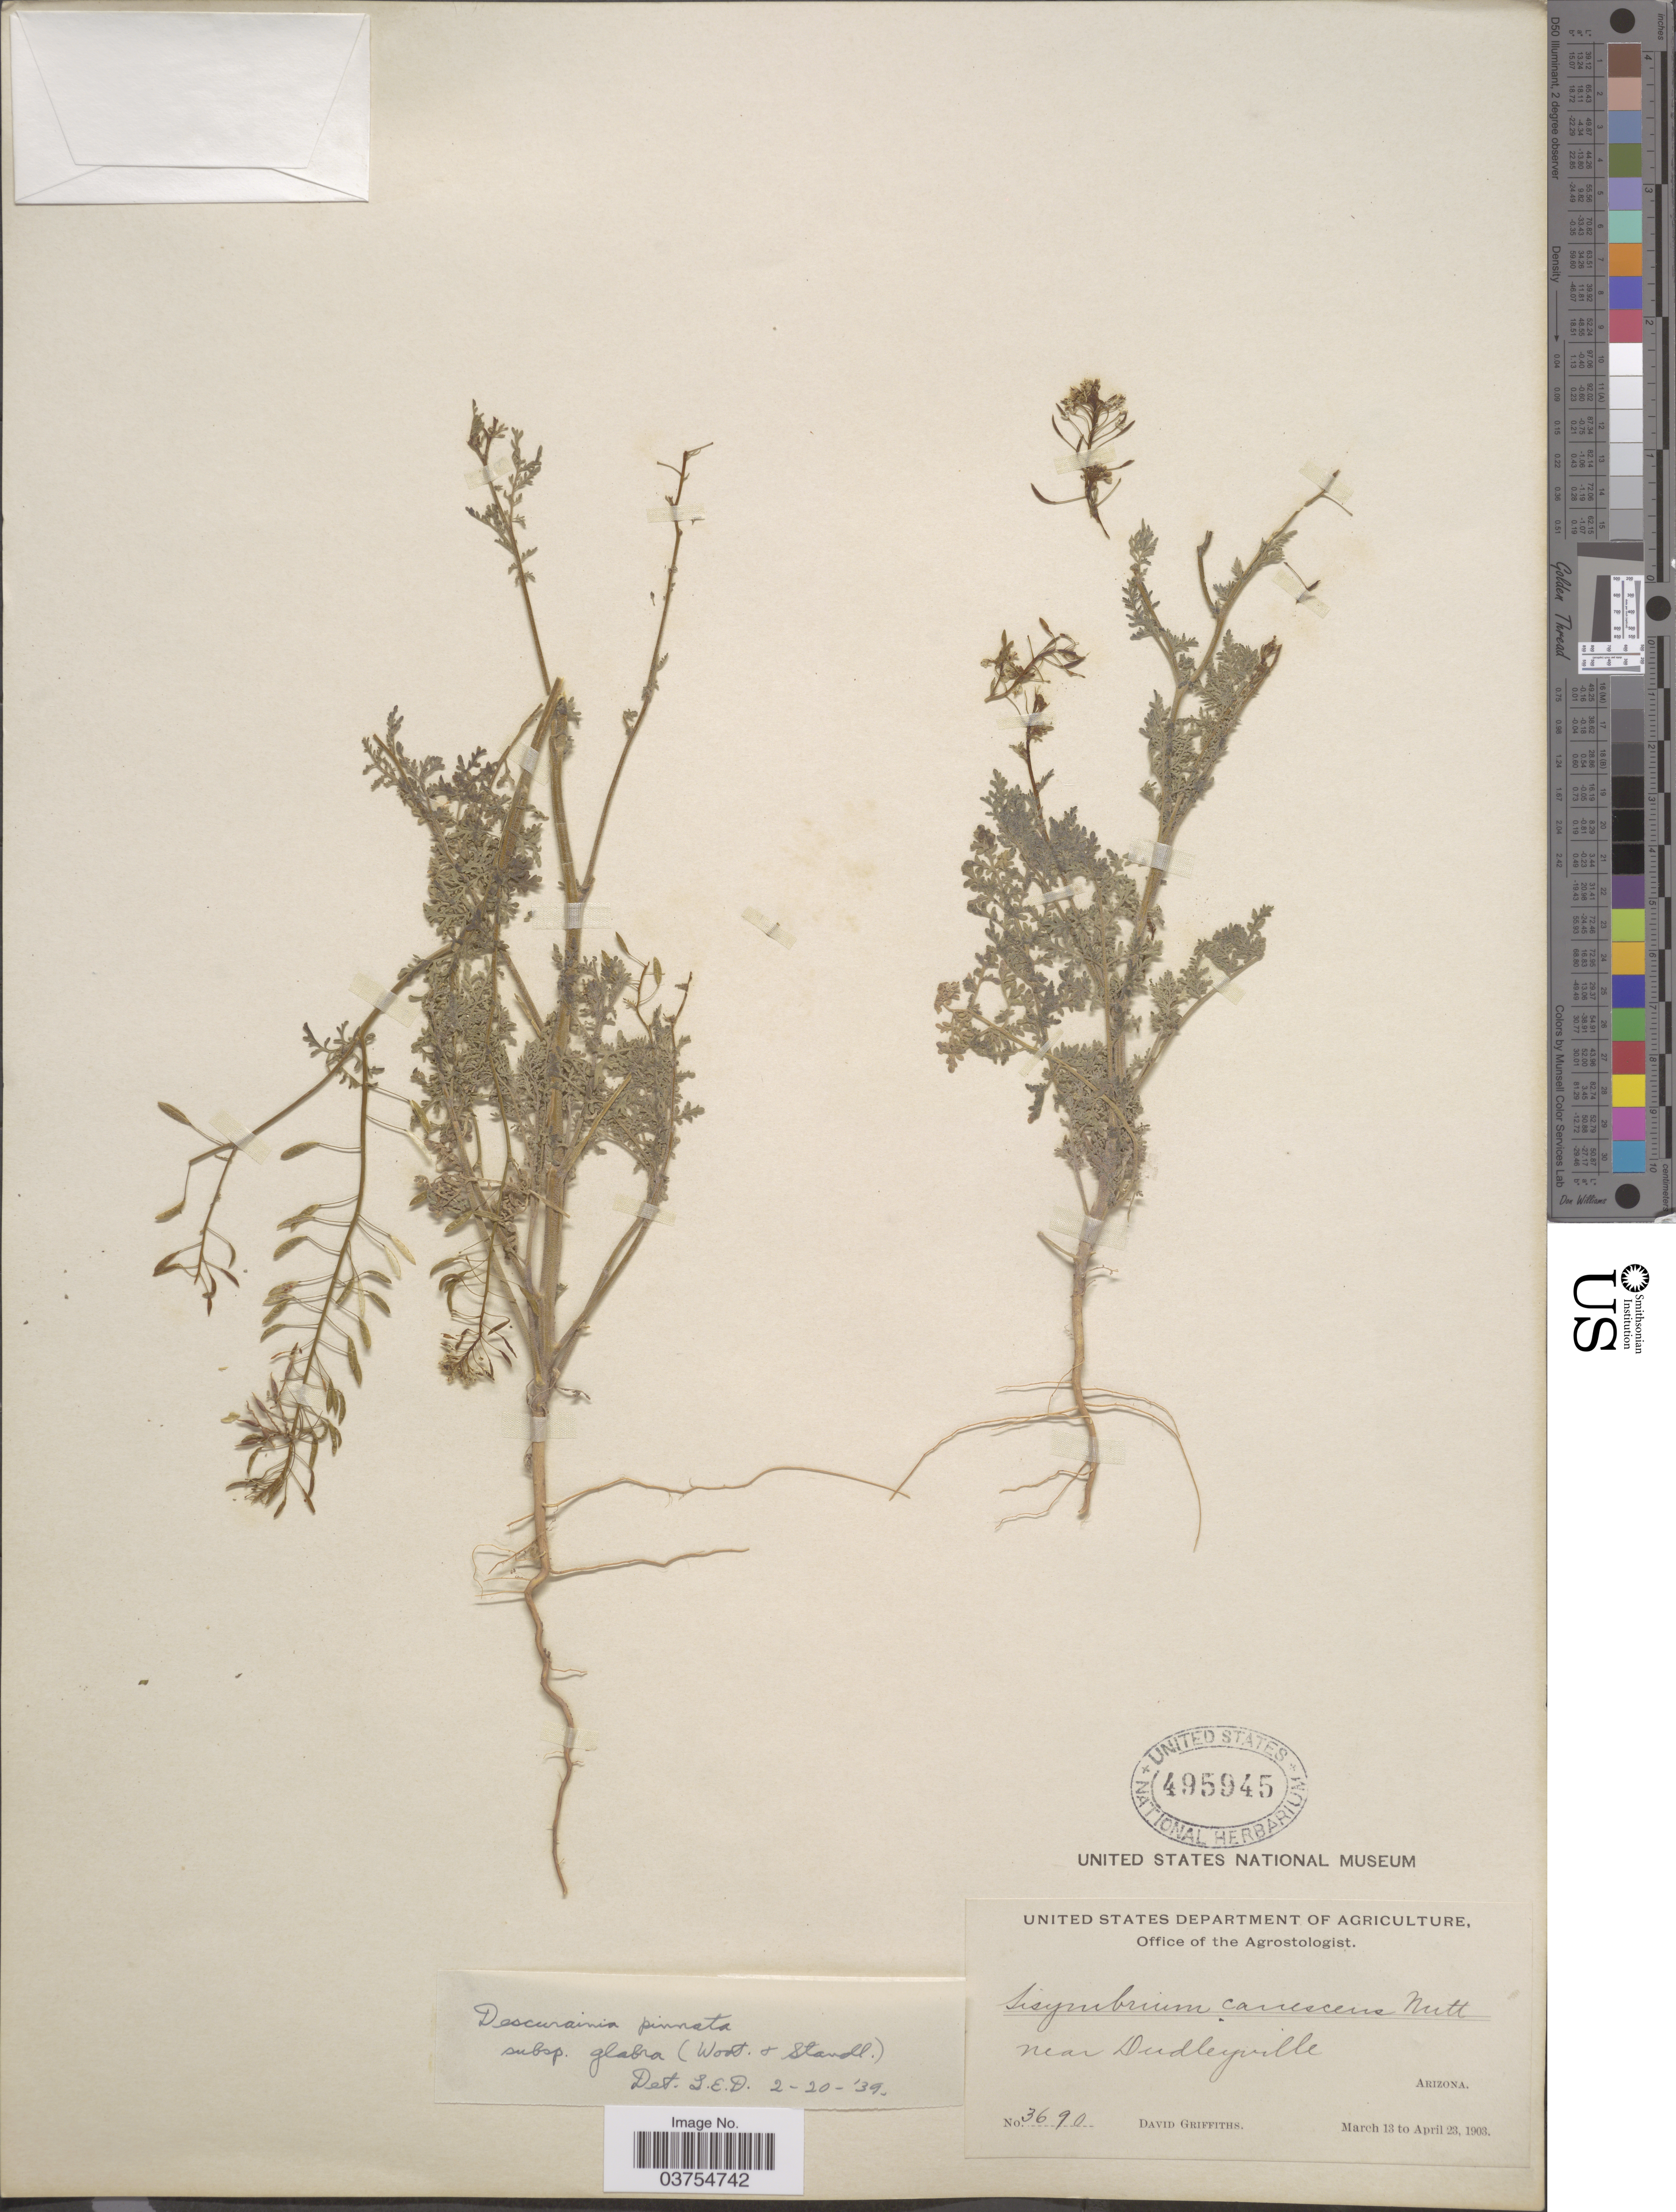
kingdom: Plantae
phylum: Tracheophyta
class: Magnoliopsida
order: Brassicales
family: Brassicaceae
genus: Descurainia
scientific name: Descurainia pinnata subsp. glabra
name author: (Wooton & Standl.) Detling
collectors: D. Griffiths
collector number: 3690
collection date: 1903-03-13/1903-04-23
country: United States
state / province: Arizona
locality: Near Dudleyville.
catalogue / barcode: US 495945